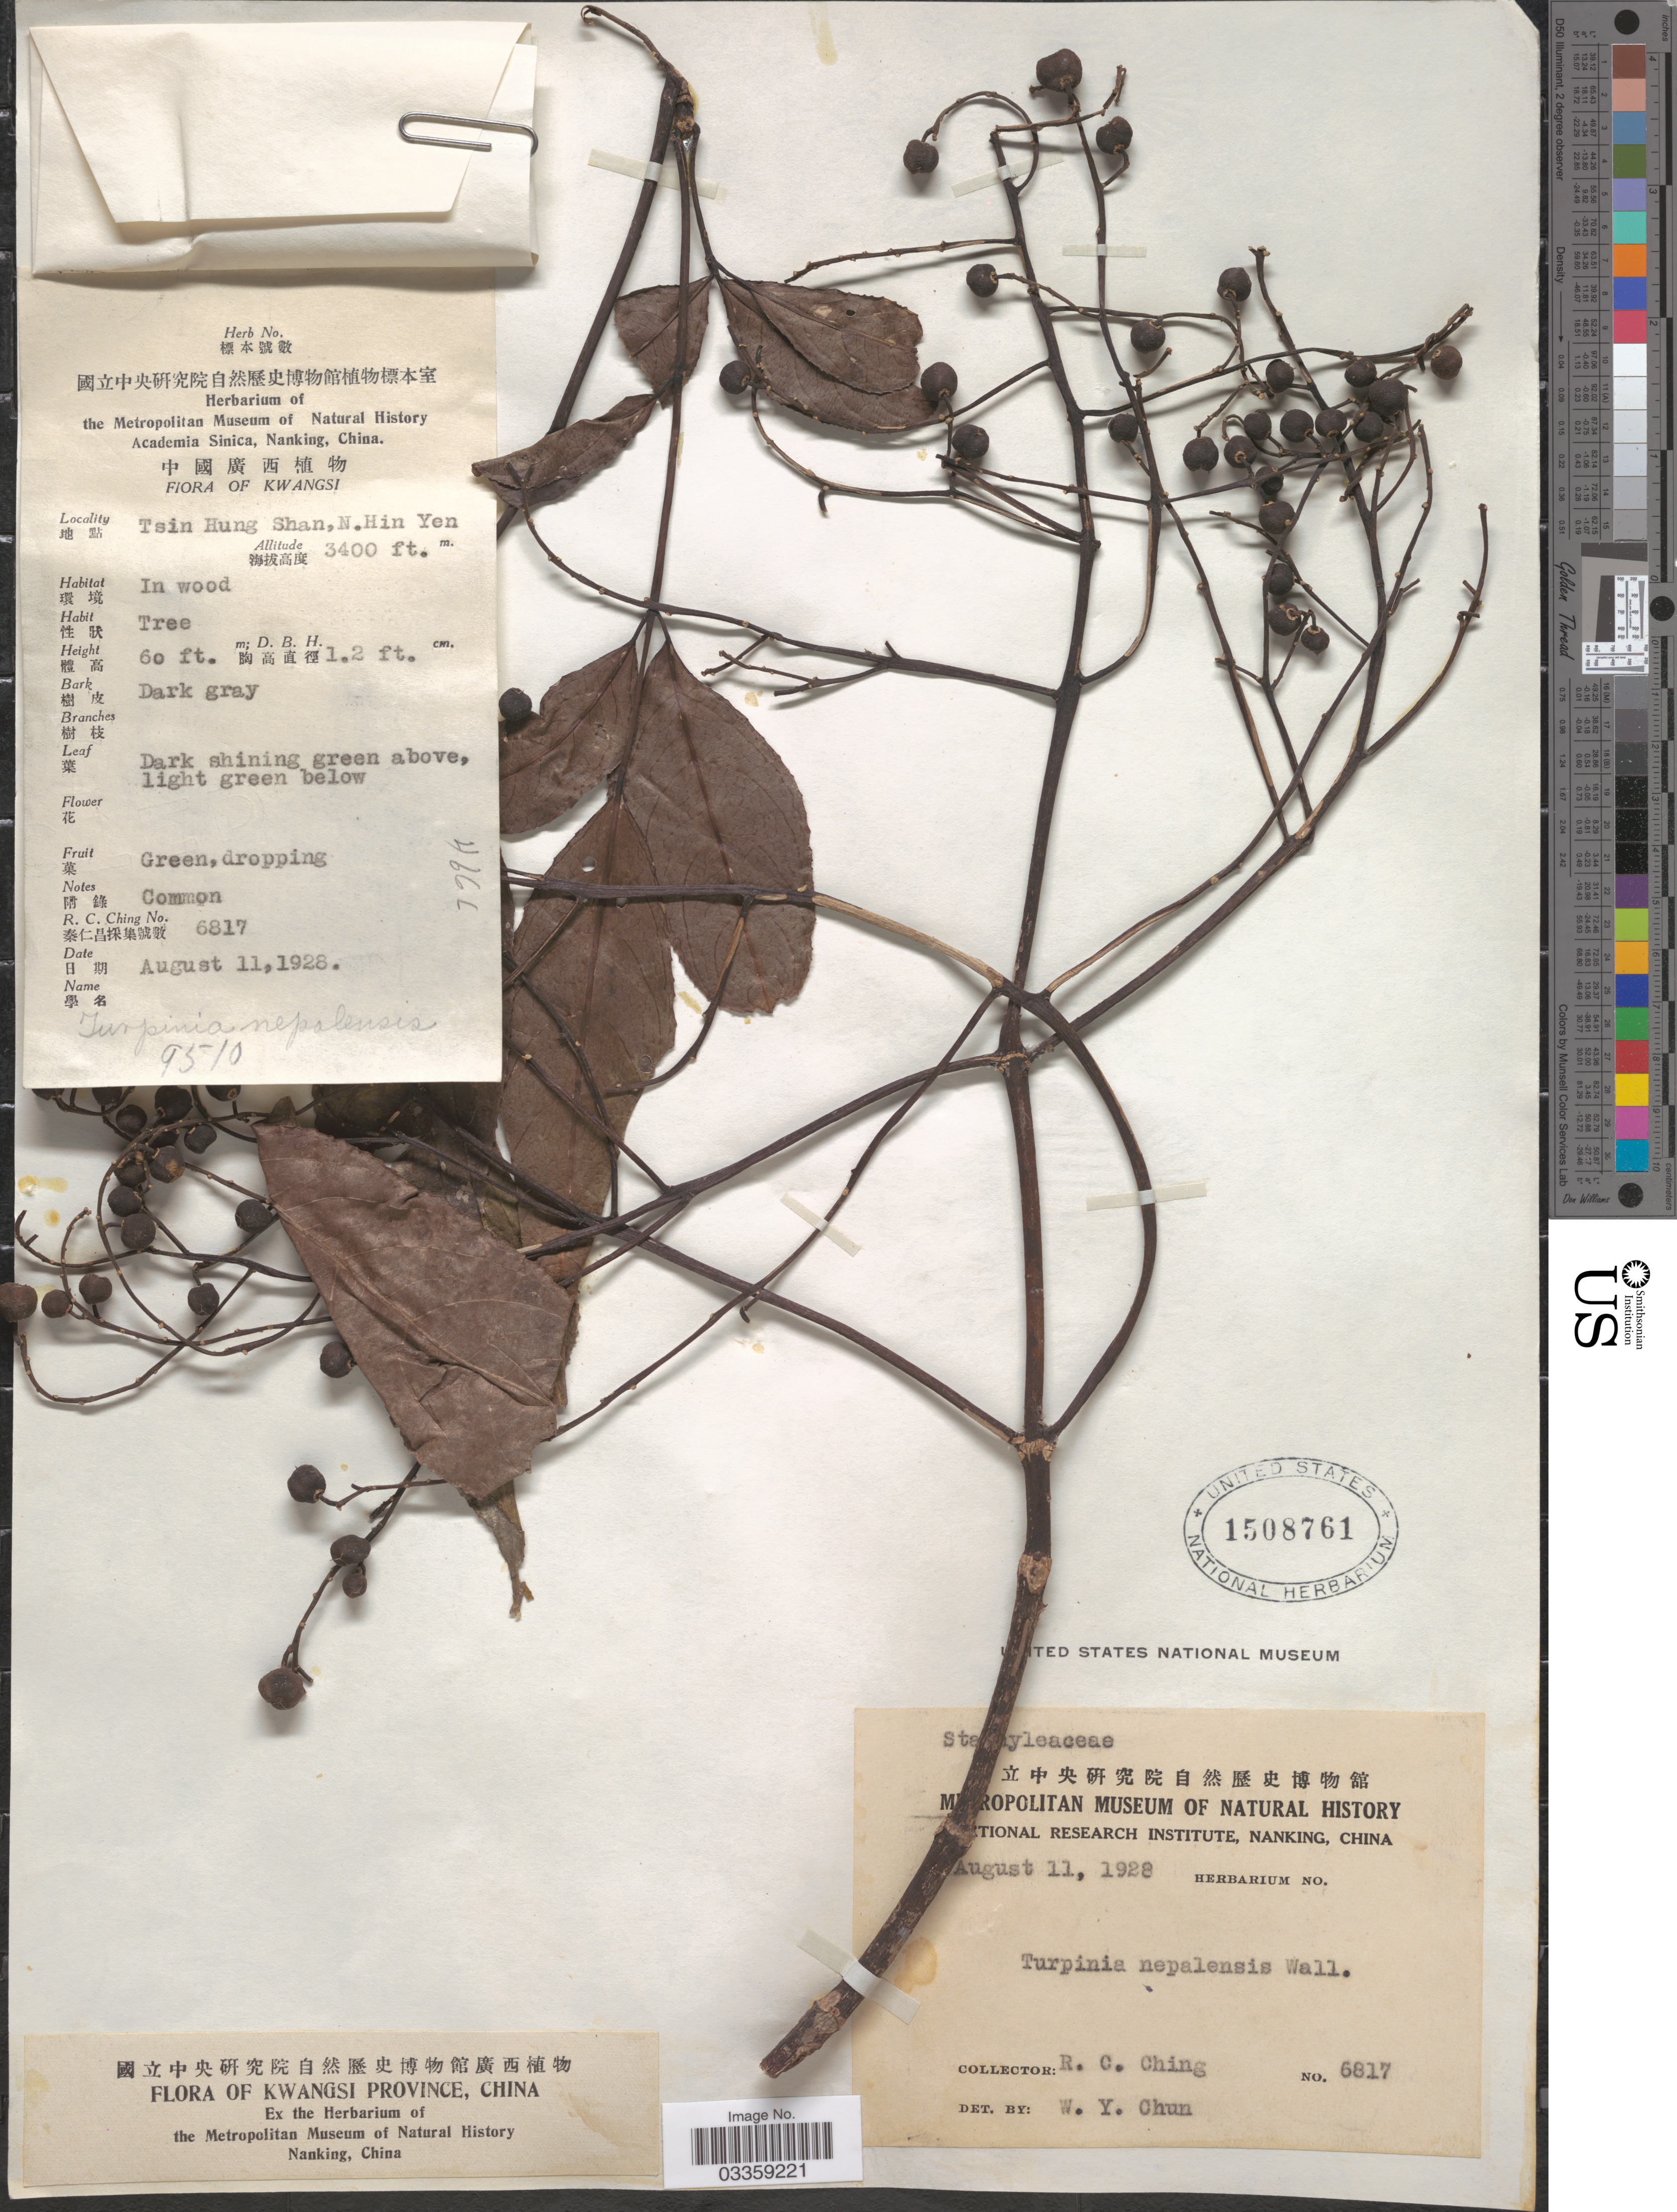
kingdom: Plantae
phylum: Tracheophyta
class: Magnoliopsida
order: Crossosomatales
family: Staphyleaceae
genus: Turpinia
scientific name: Turpinia cochinchinense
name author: (Lour.) Merr.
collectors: R. C. Ching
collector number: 6817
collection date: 1928-08-11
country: China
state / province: Guangxi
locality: Kwangsi Province, Tsin Hung Shan, N. Hin Yen.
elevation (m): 1036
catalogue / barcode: US 1508761